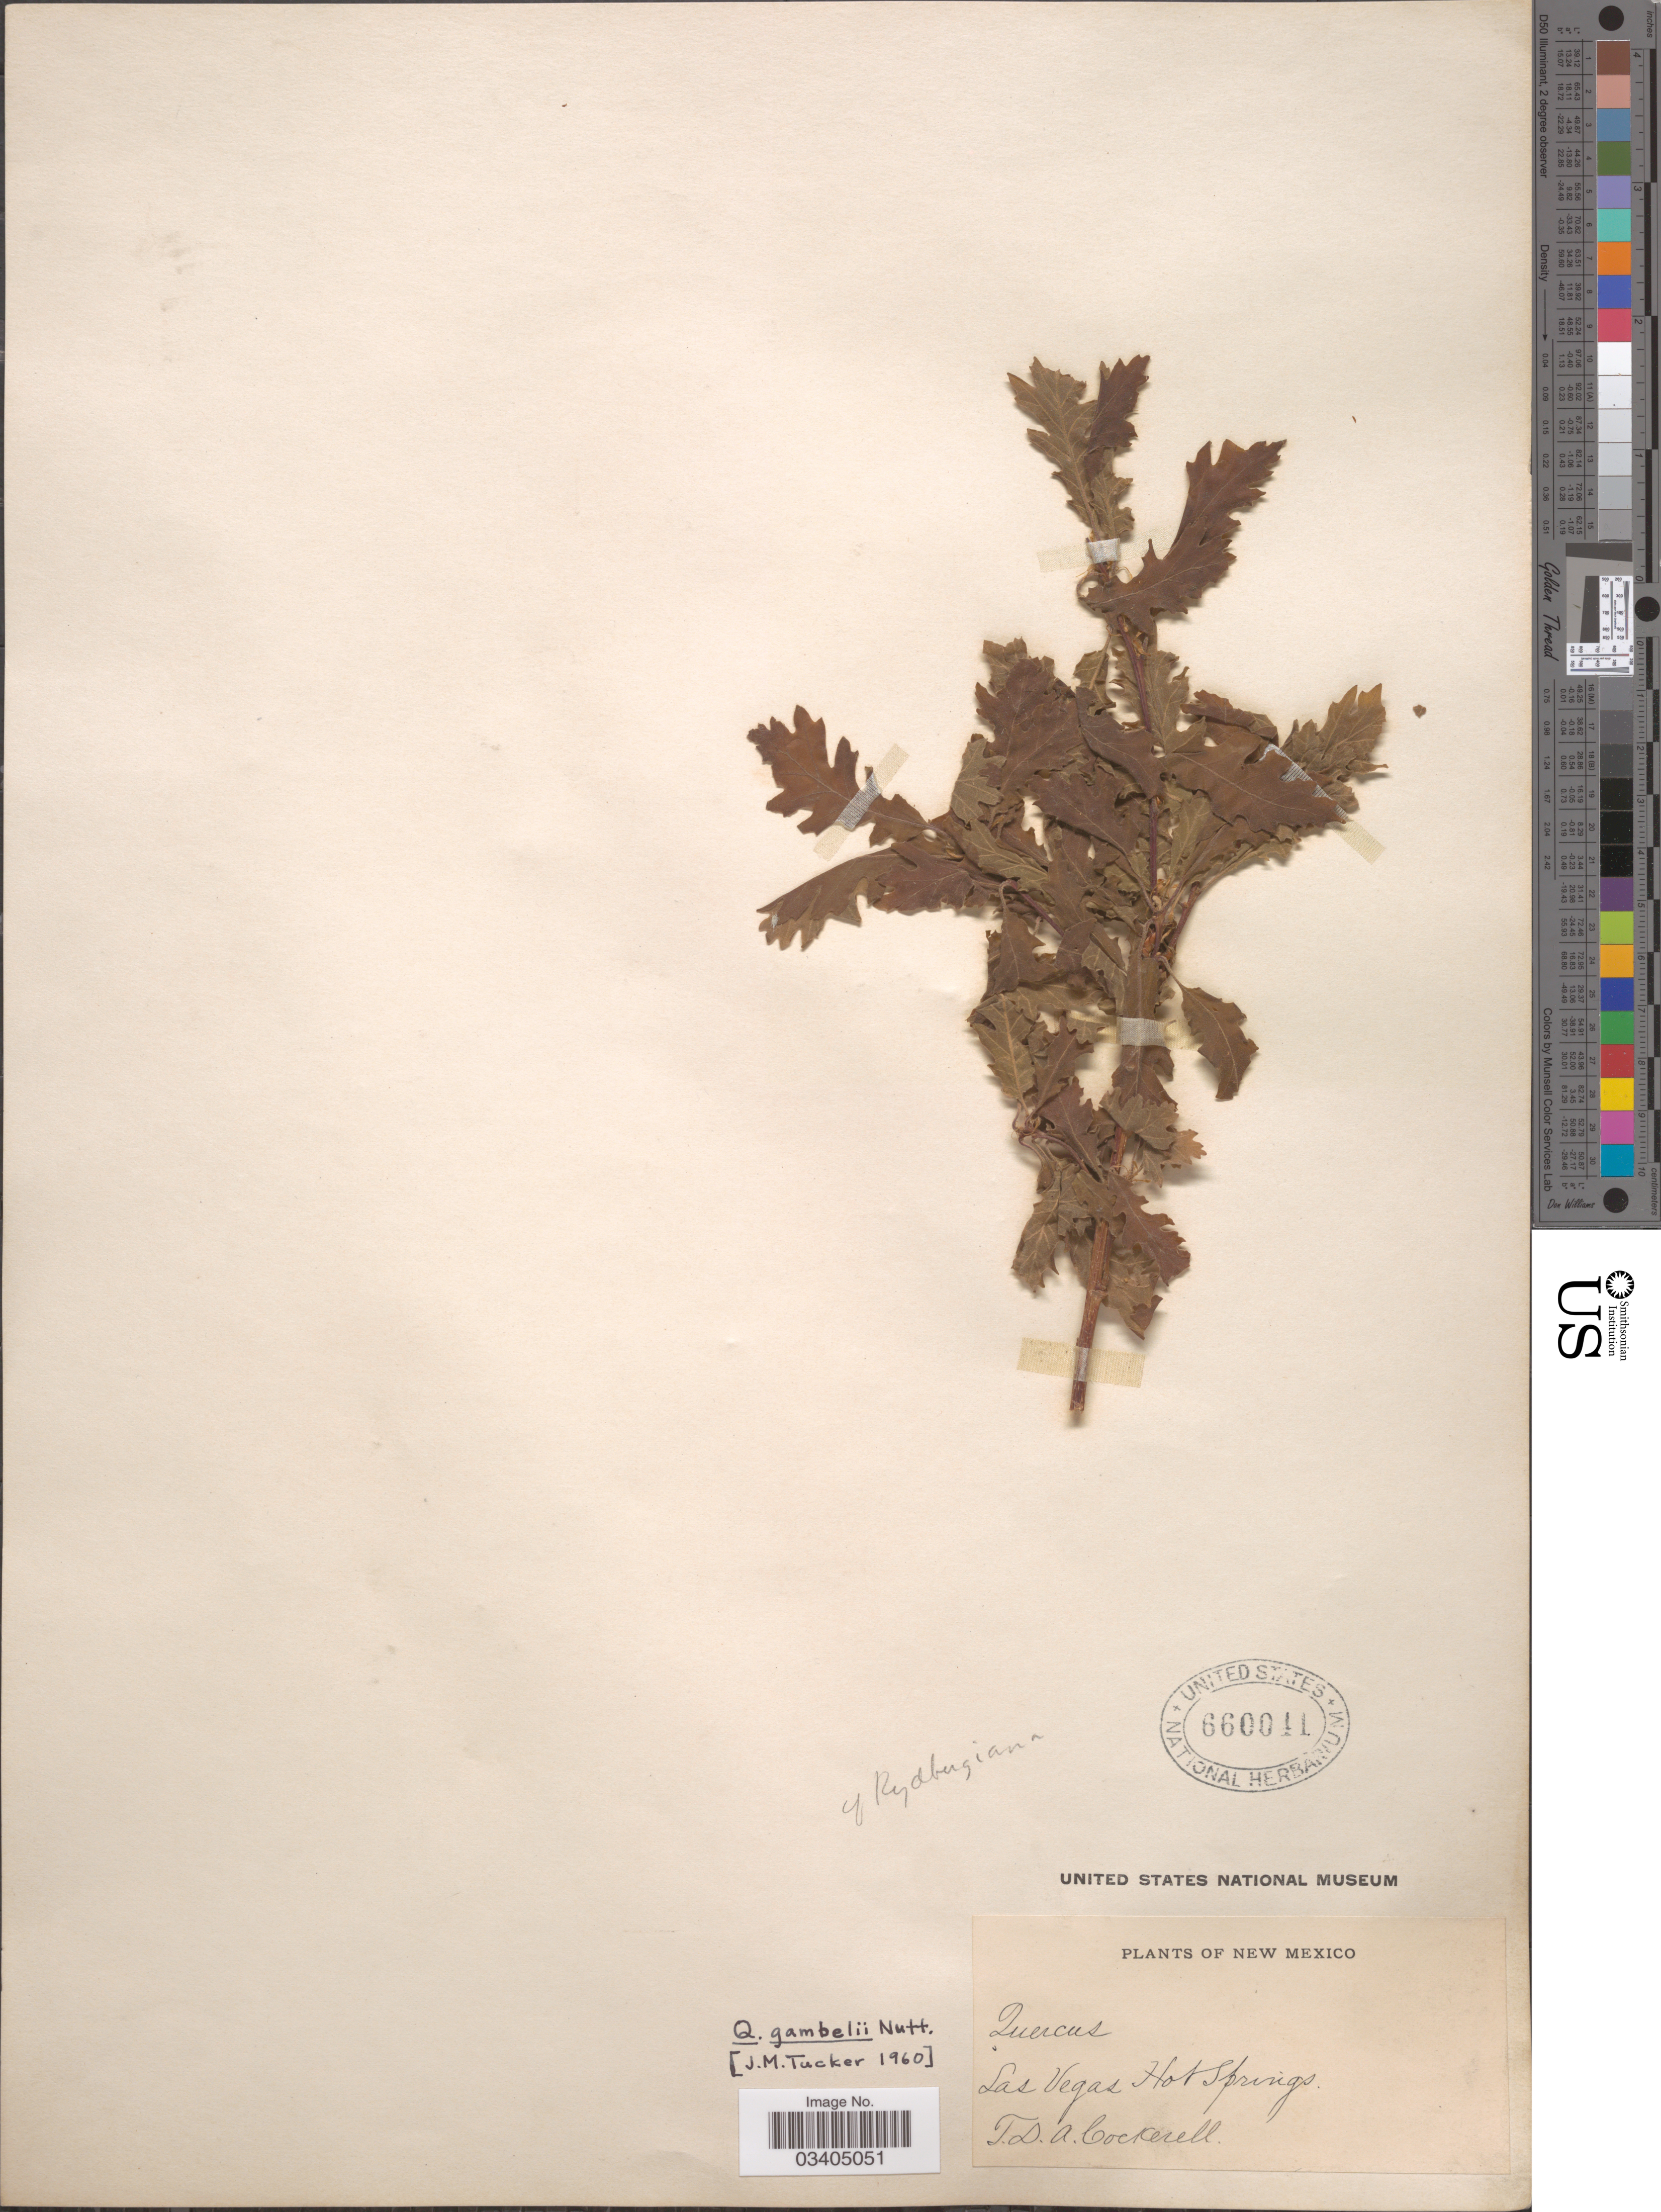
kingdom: Plantae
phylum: Tracheophyta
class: Magnoliopsida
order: Fagales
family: Fagaceae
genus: Quercus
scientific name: Quercus gambelii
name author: Nutt.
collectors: T. Cockerell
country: United States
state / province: New Mexico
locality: Las Vegas Hot Springs.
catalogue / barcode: US 660041